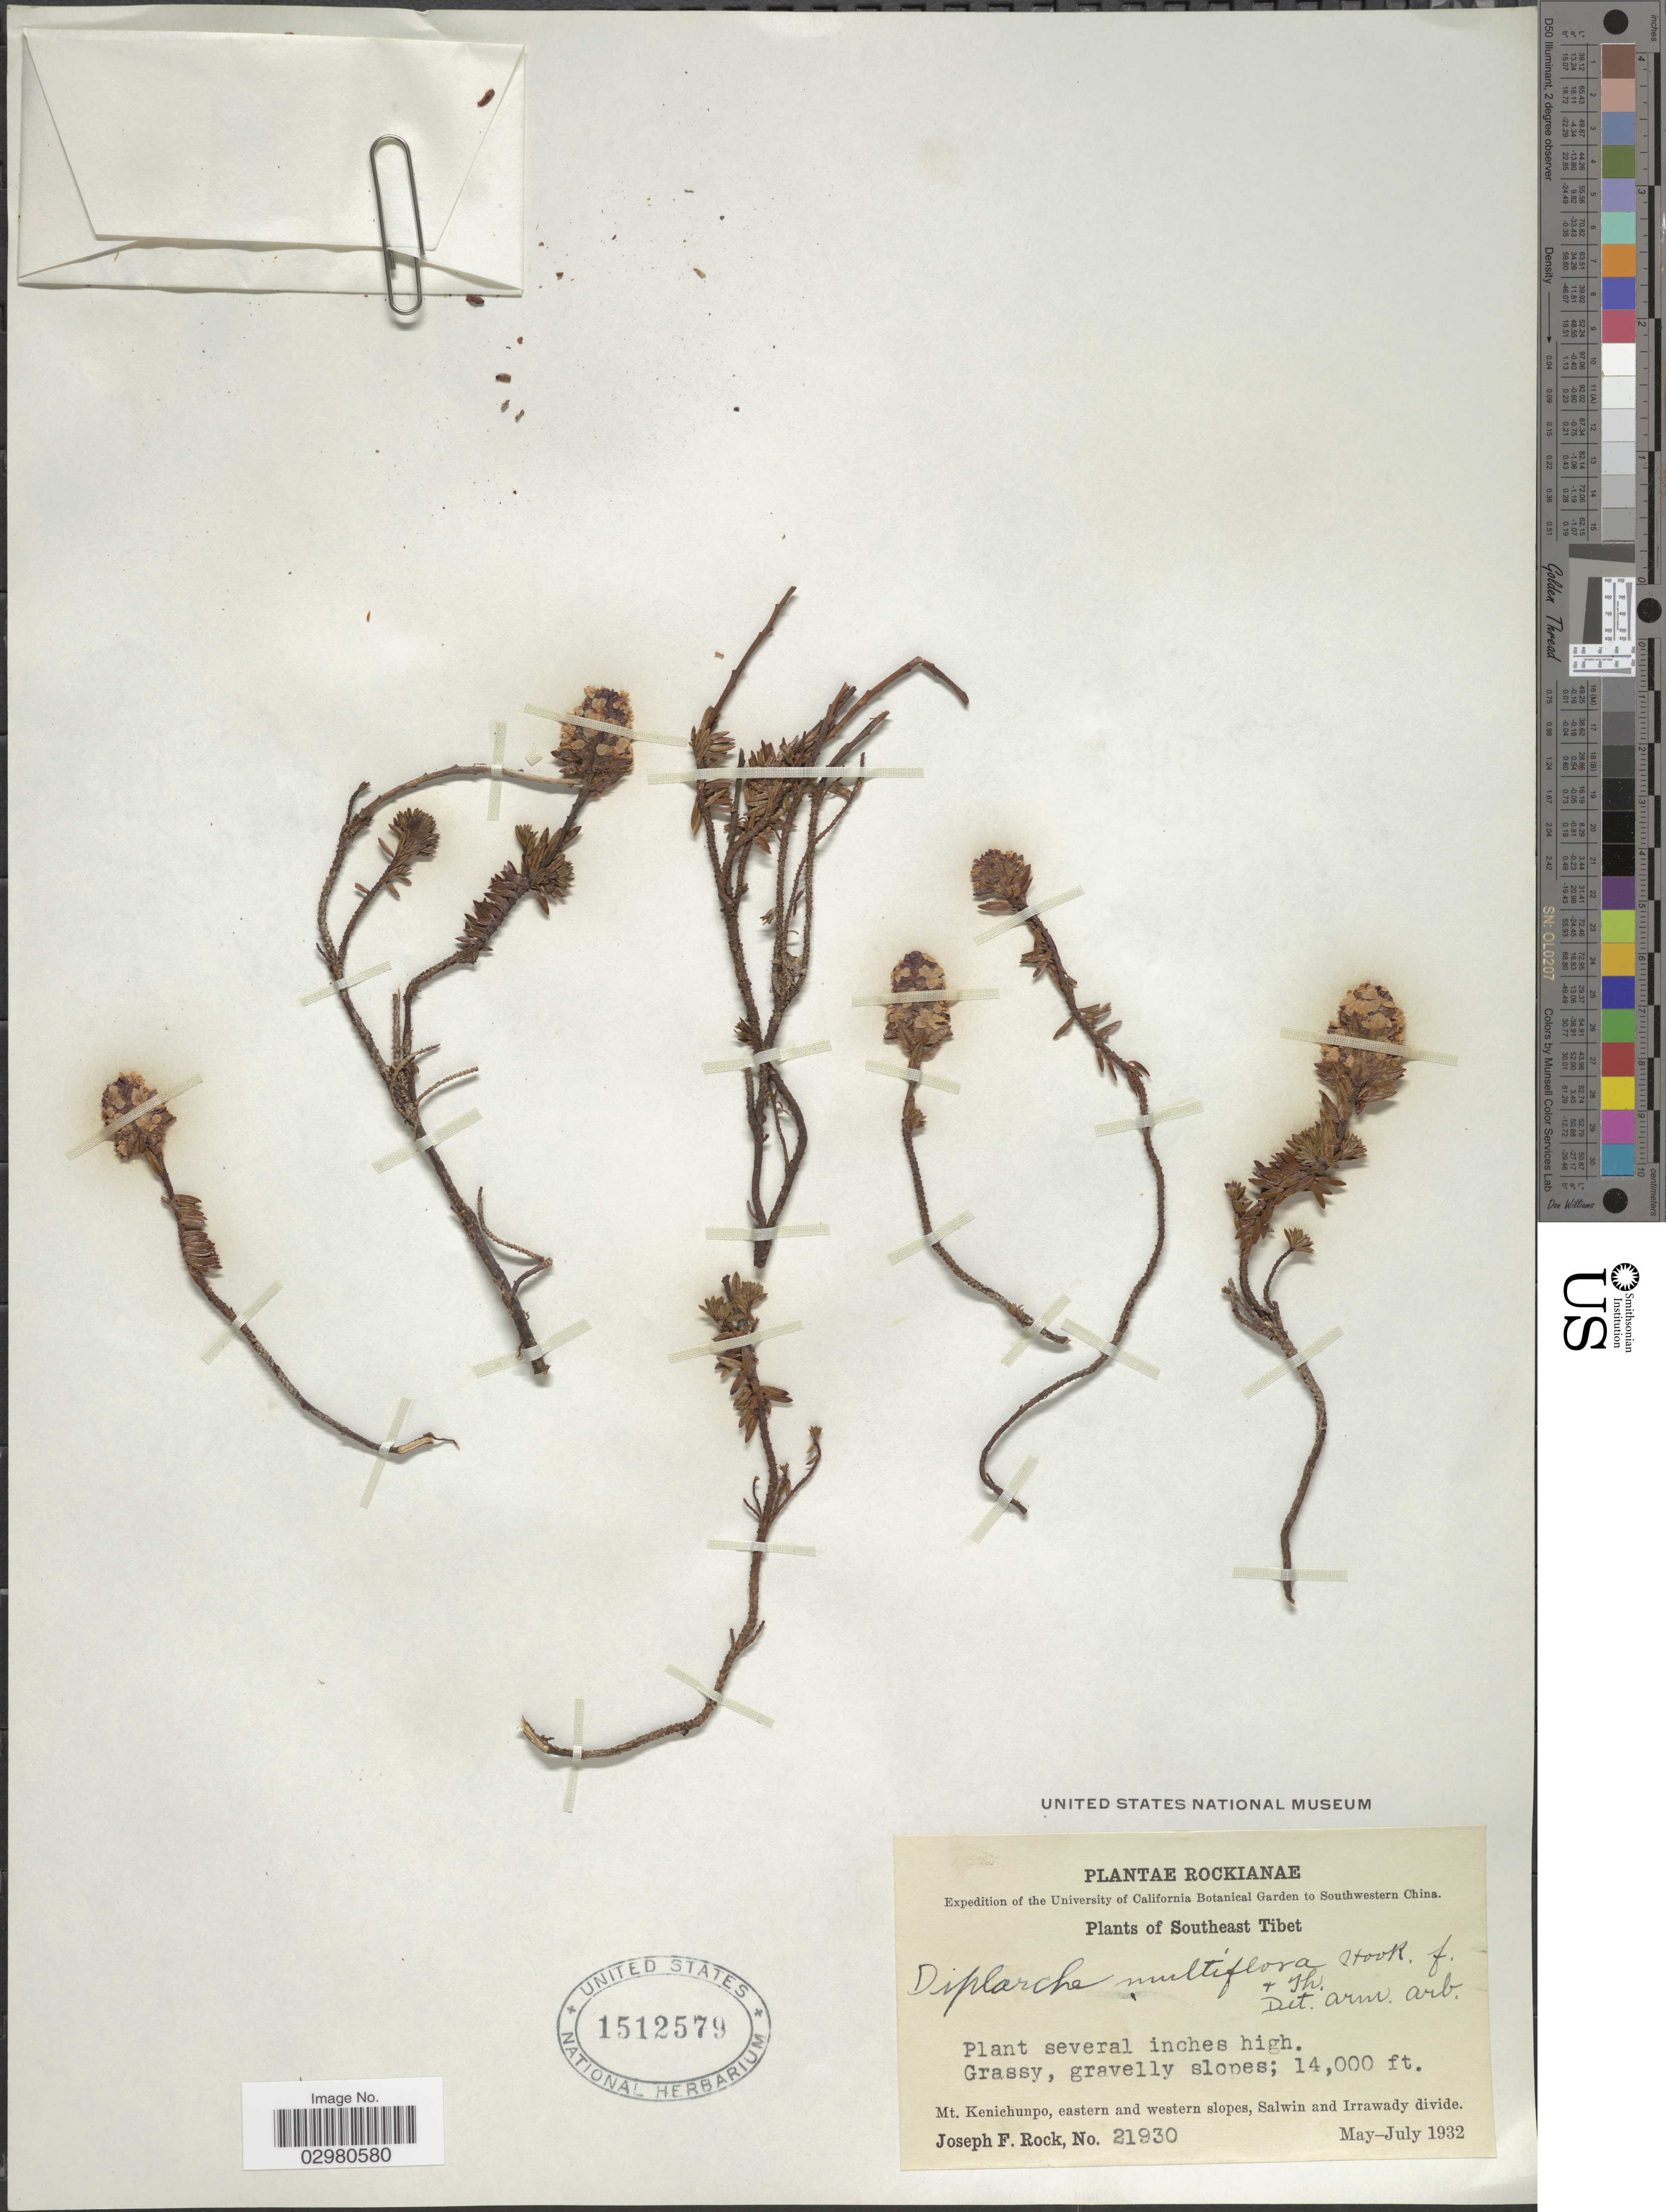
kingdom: Plantae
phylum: Tracheophyta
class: Magnoliopsida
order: Ericales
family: Ericaceae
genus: Diplarche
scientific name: Diplarche multiflora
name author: Hook. f. & Thomson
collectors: J. F. Rock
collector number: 21930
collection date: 1932-05/1932-07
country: China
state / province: Xizang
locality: Southwestern China. Southeast Tibet. Mt. Kenichunpo, eastern and western slopes, Salwin and Irrawady divide.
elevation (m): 4267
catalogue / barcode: US 1512579